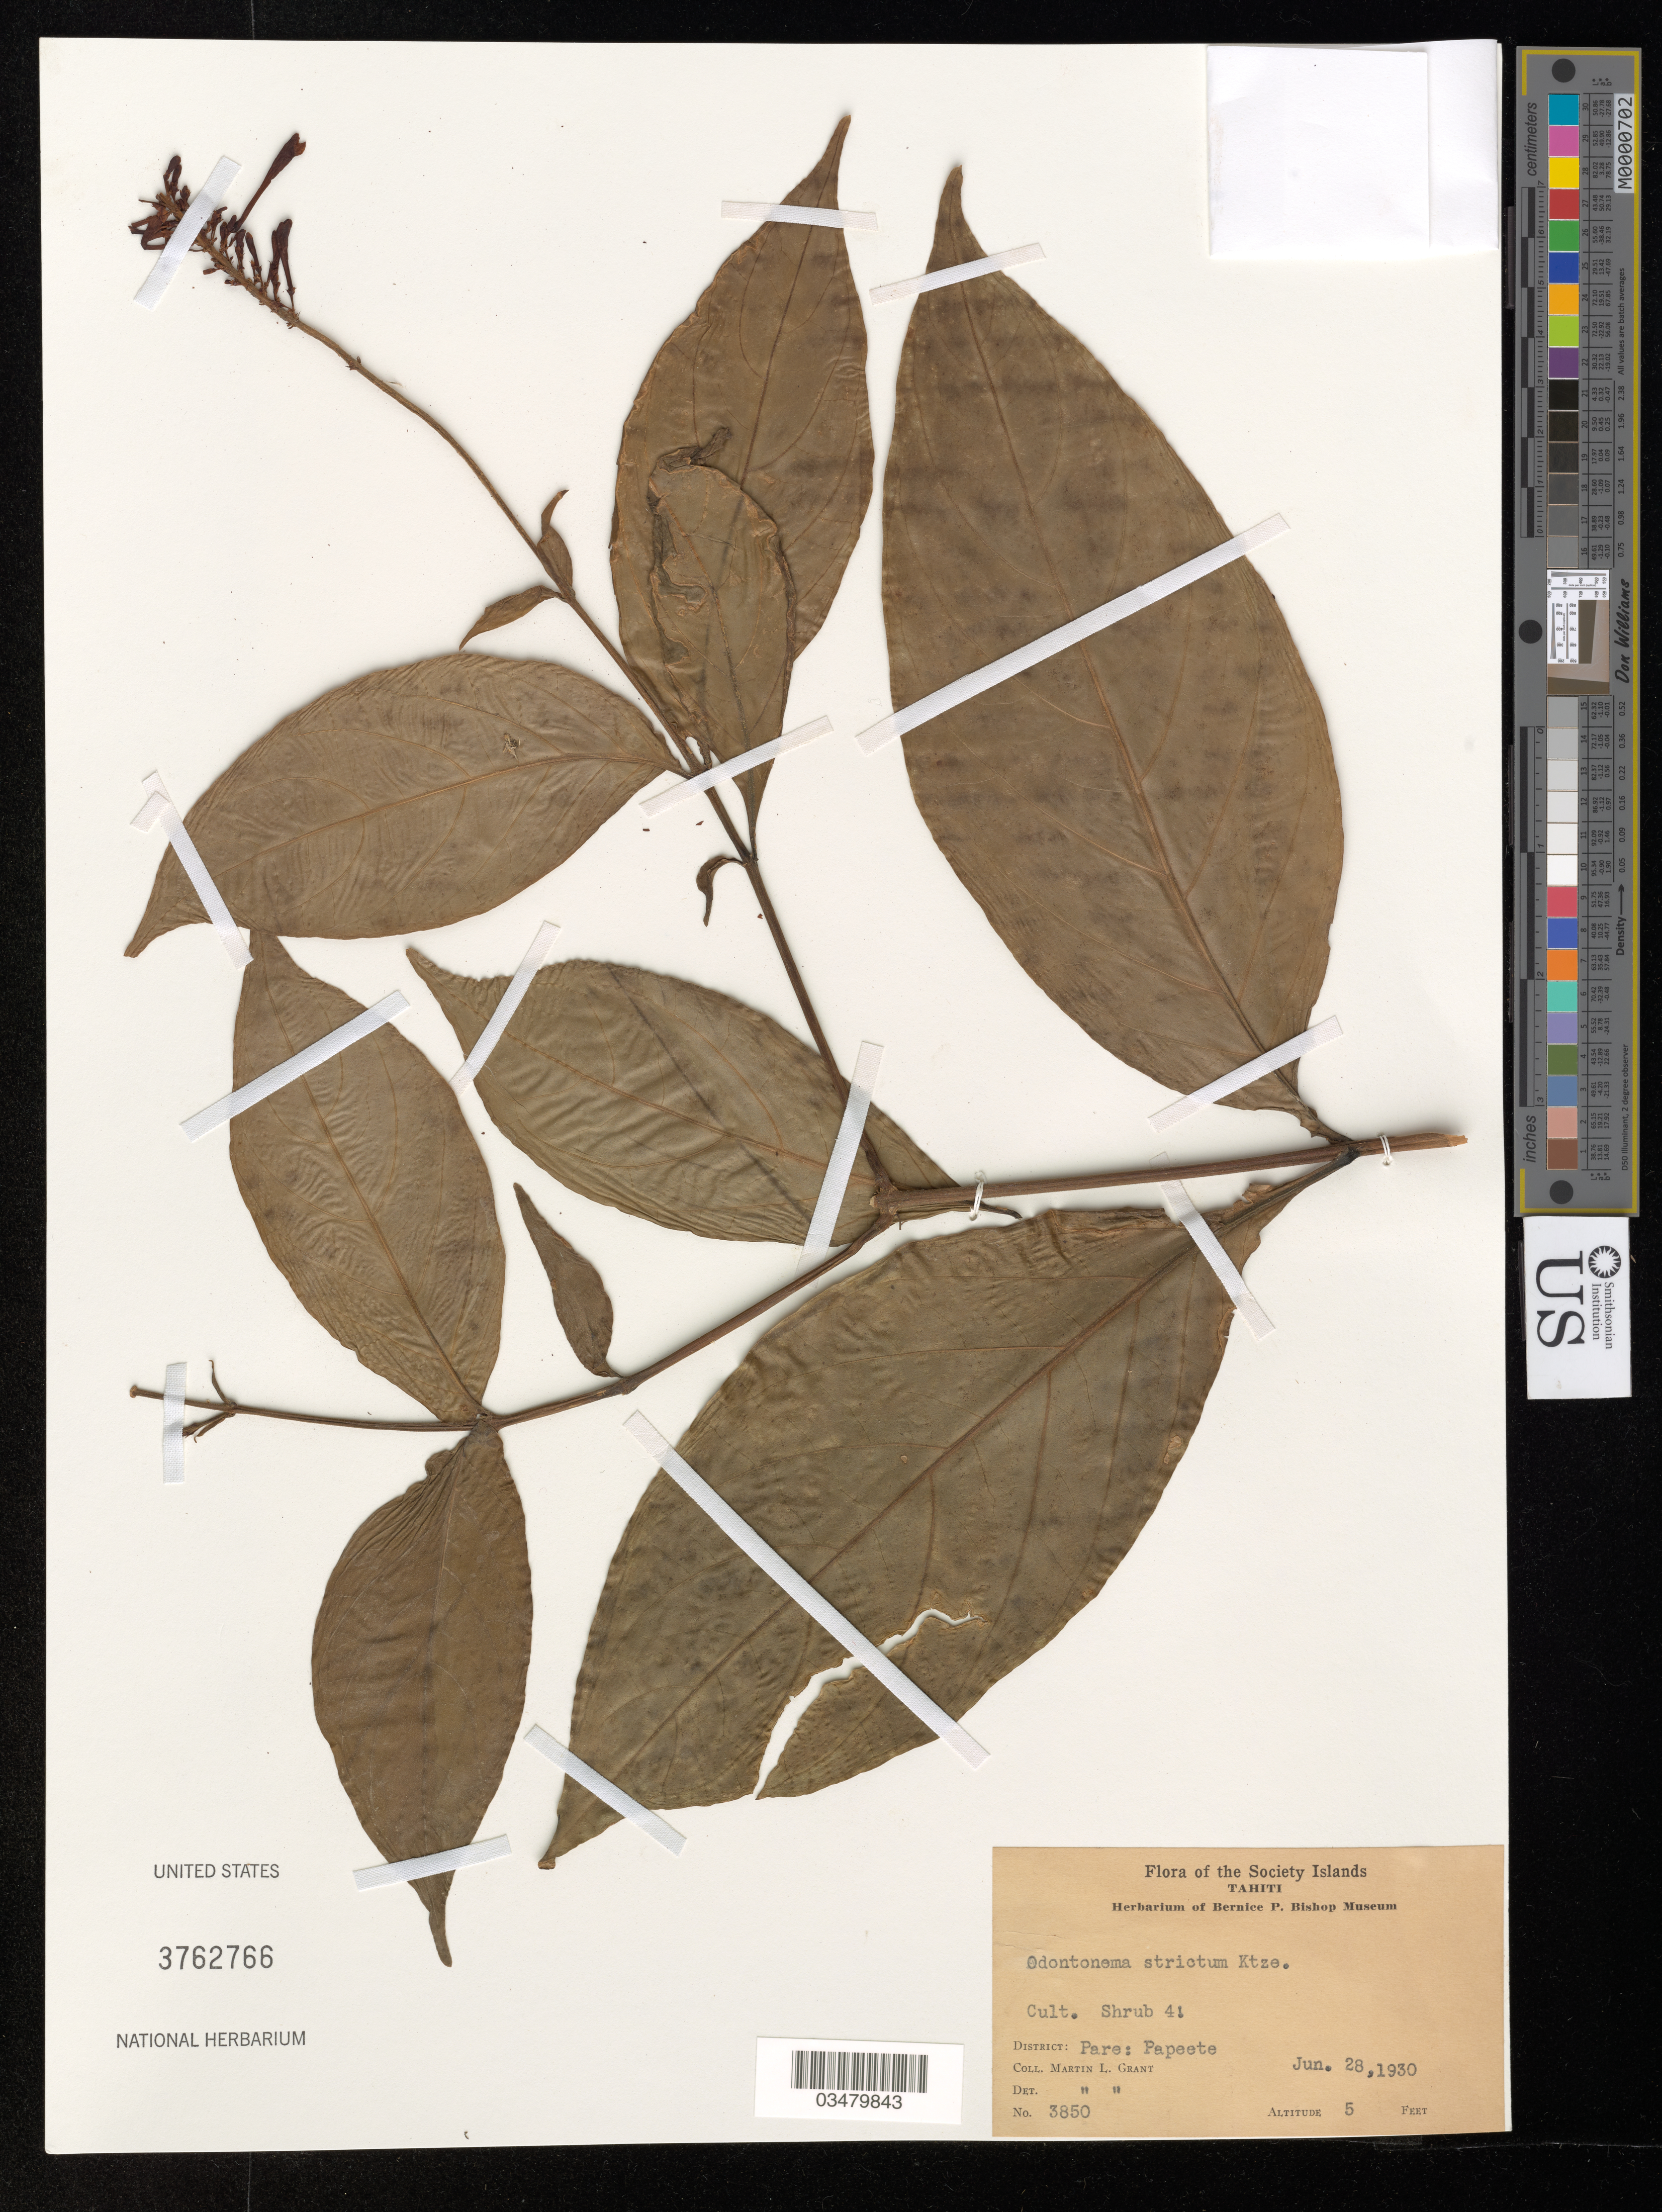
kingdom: Plantae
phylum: Tracheophyta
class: Magnoliopsida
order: Lamiales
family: Acanthaceae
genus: Odontonema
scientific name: Odontonema cuspidatum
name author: (Nees) Kuntze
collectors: M. L. Grant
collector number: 3850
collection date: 1930-06-28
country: French Polynesia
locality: The Society Islands. Tahiti. Dist.: Pare: Papeete.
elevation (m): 2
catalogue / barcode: US 3762766